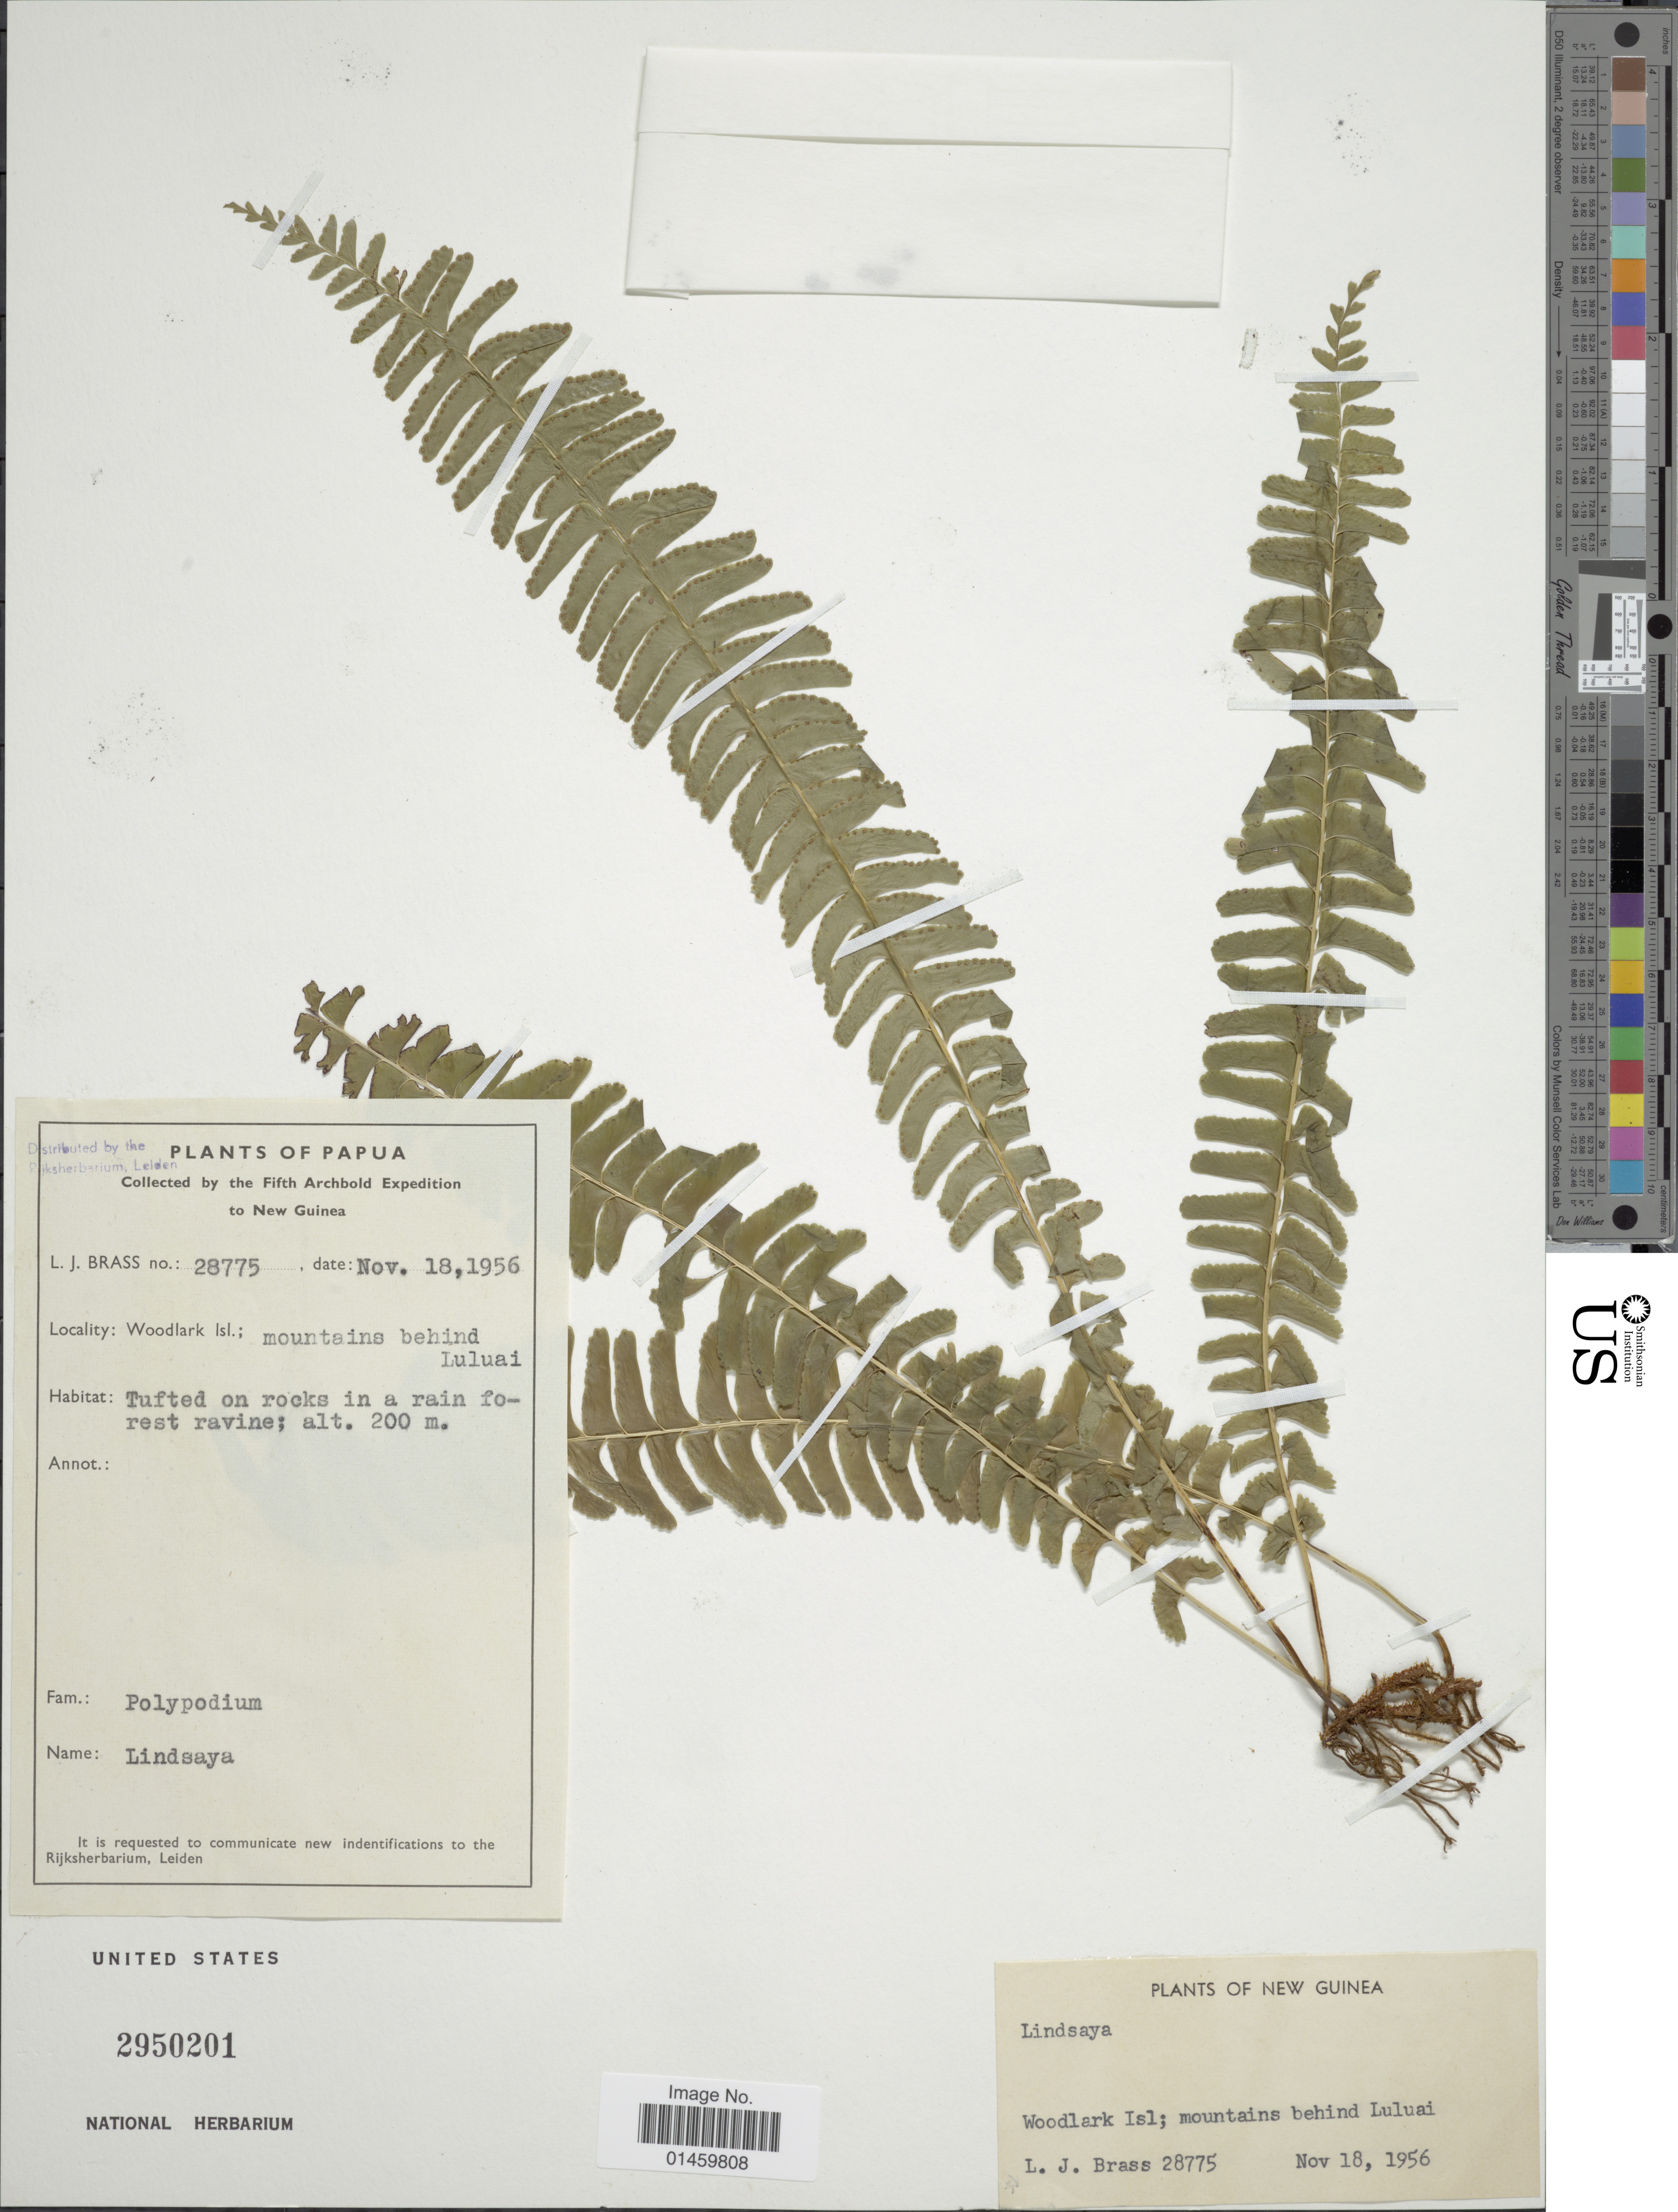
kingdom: Plantae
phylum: Tracheophyta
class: Polypodiopsida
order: Polypodiales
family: Lindsaeaceae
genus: Lindsaea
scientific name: Lindsaea sp.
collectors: L. J. Brass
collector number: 28775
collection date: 1956-11-18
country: Papua New Guinea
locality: Papua. Woodlark Isl.; mountains behond Luluai. New Guinea.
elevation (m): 200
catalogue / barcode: US 2950201